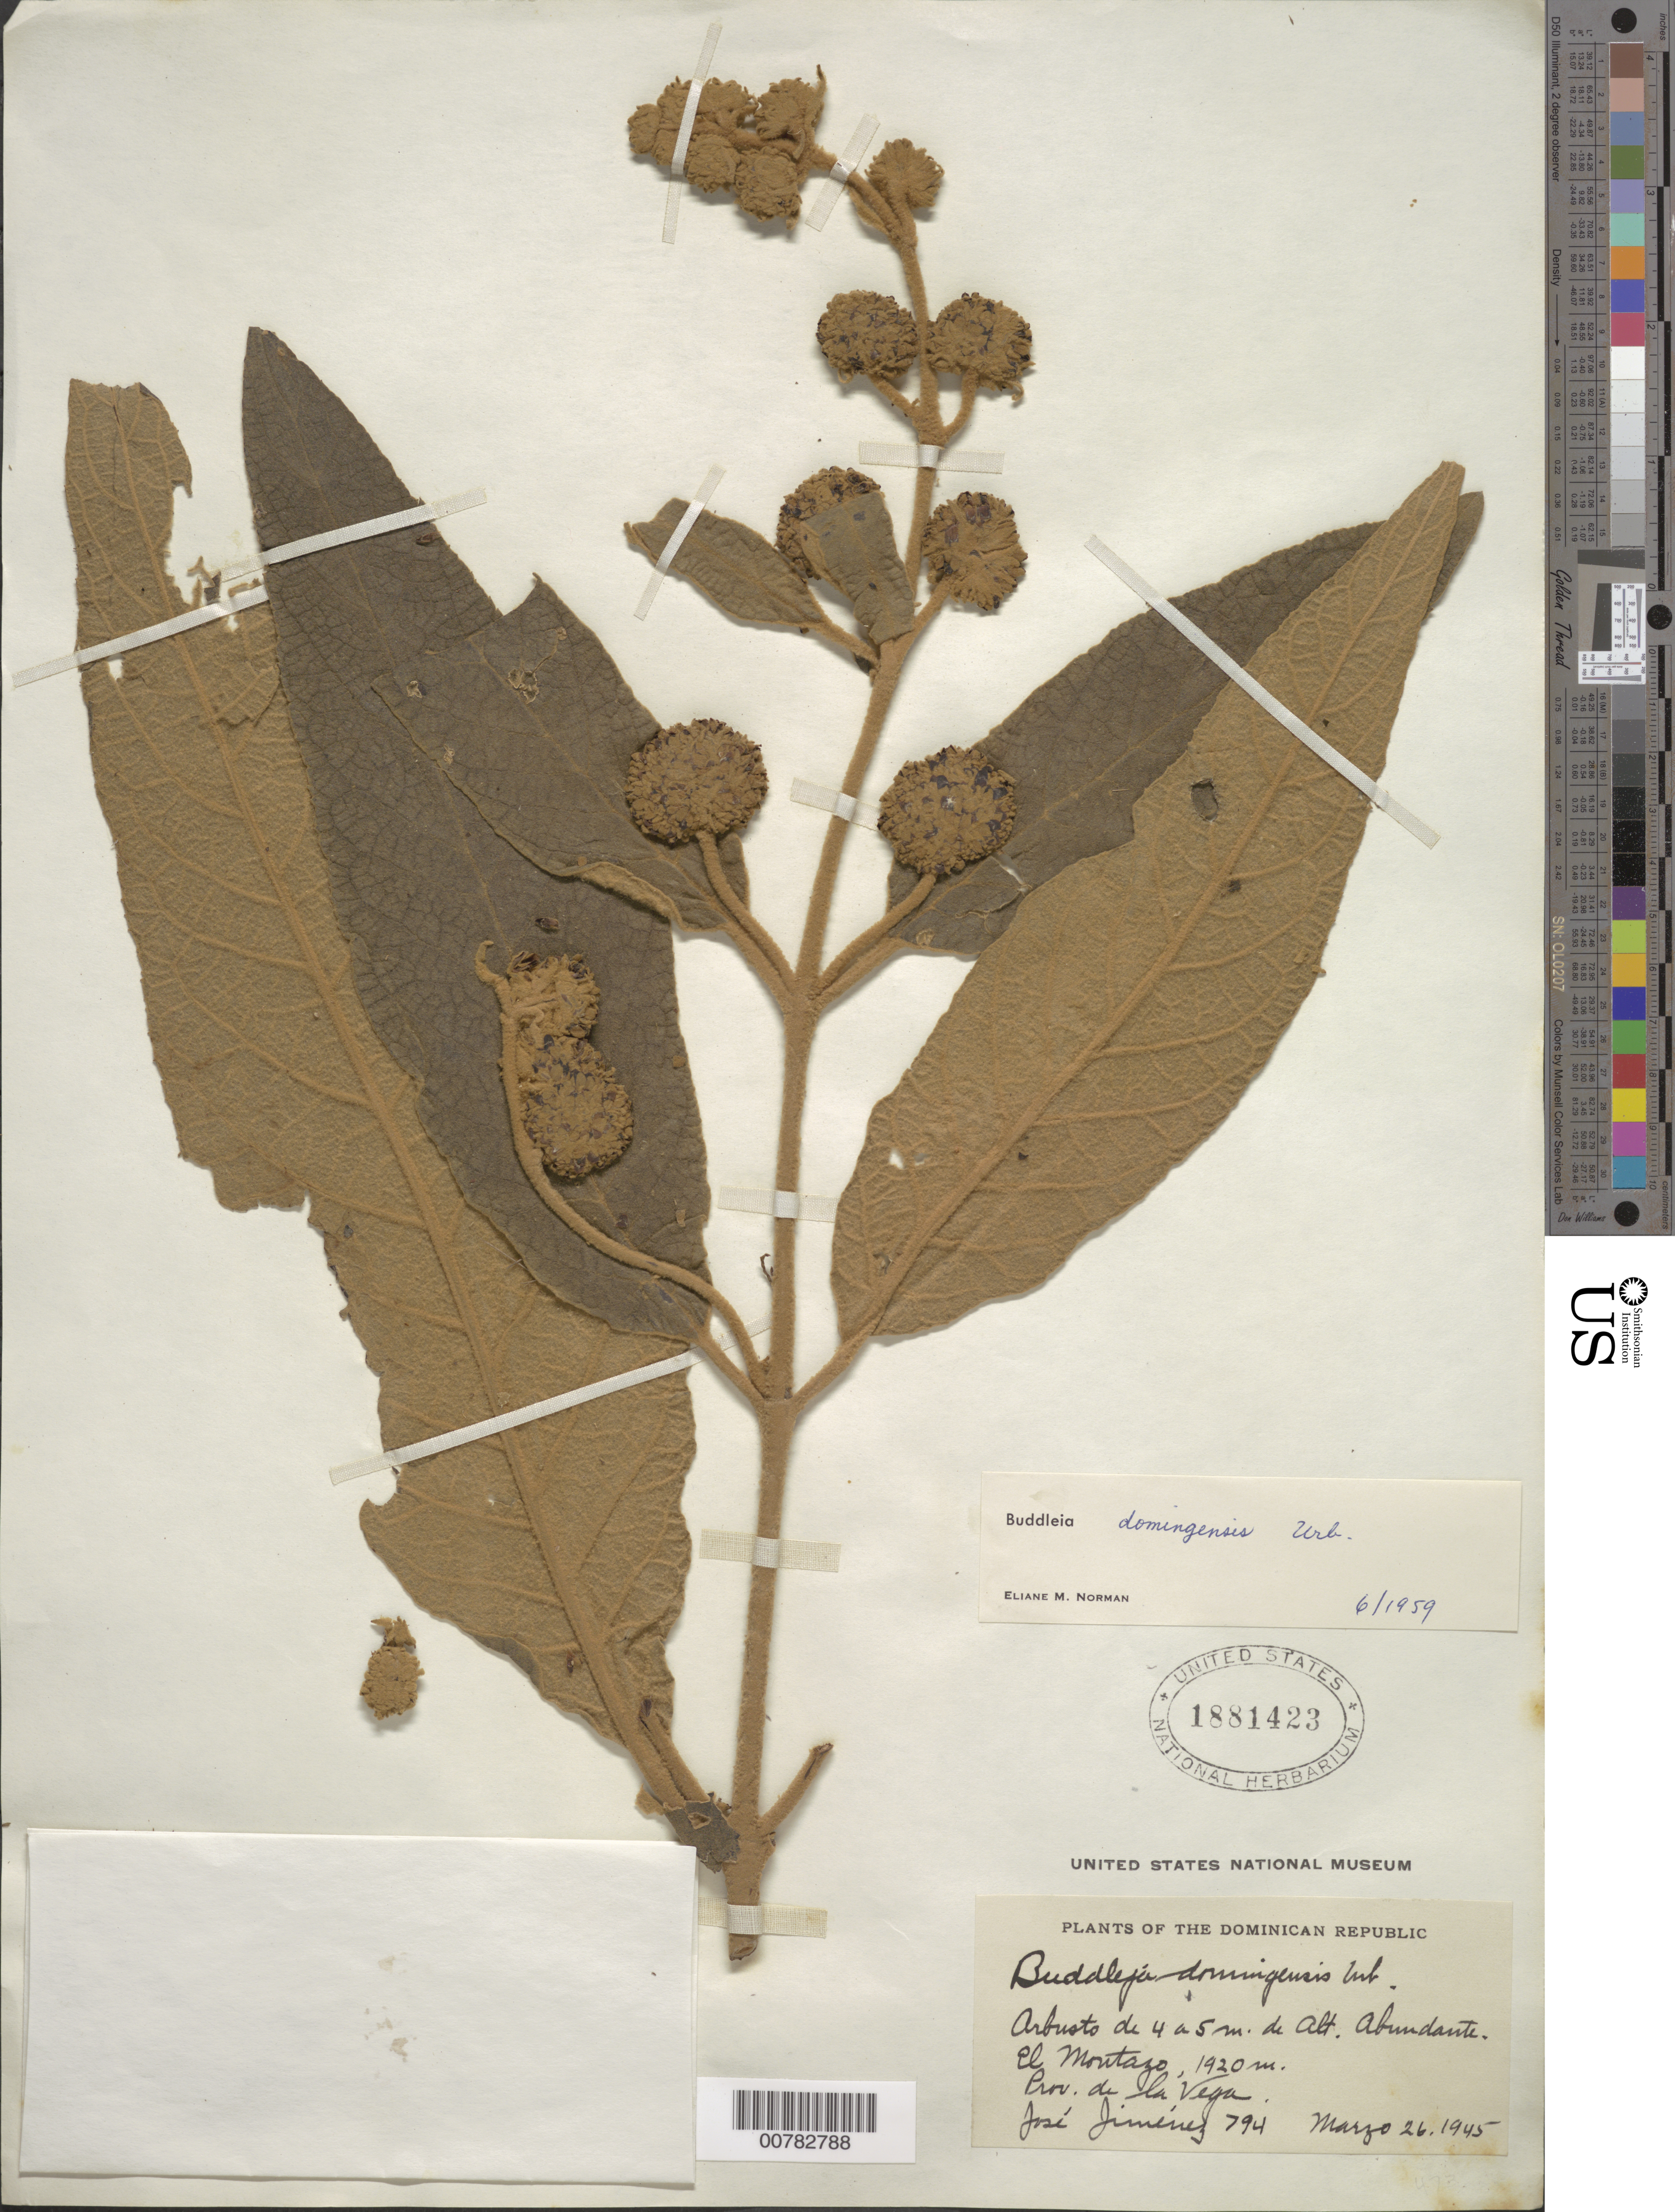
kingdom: Plantae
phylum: Tracheophyta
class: Magnoliopsida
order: Lamiales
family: Scrophulariaceae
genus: Buddleja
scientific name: Buddleja domingensis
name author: Urb.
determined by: Norman, E. M.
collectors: J. J. Jiménez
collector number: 794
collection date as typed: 26 Mar 1945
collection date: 1945-03-26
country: Dominican Republic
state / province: La Vega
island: Hispaniola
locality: El Montazo.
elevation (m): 1920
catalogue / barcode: US 1881423